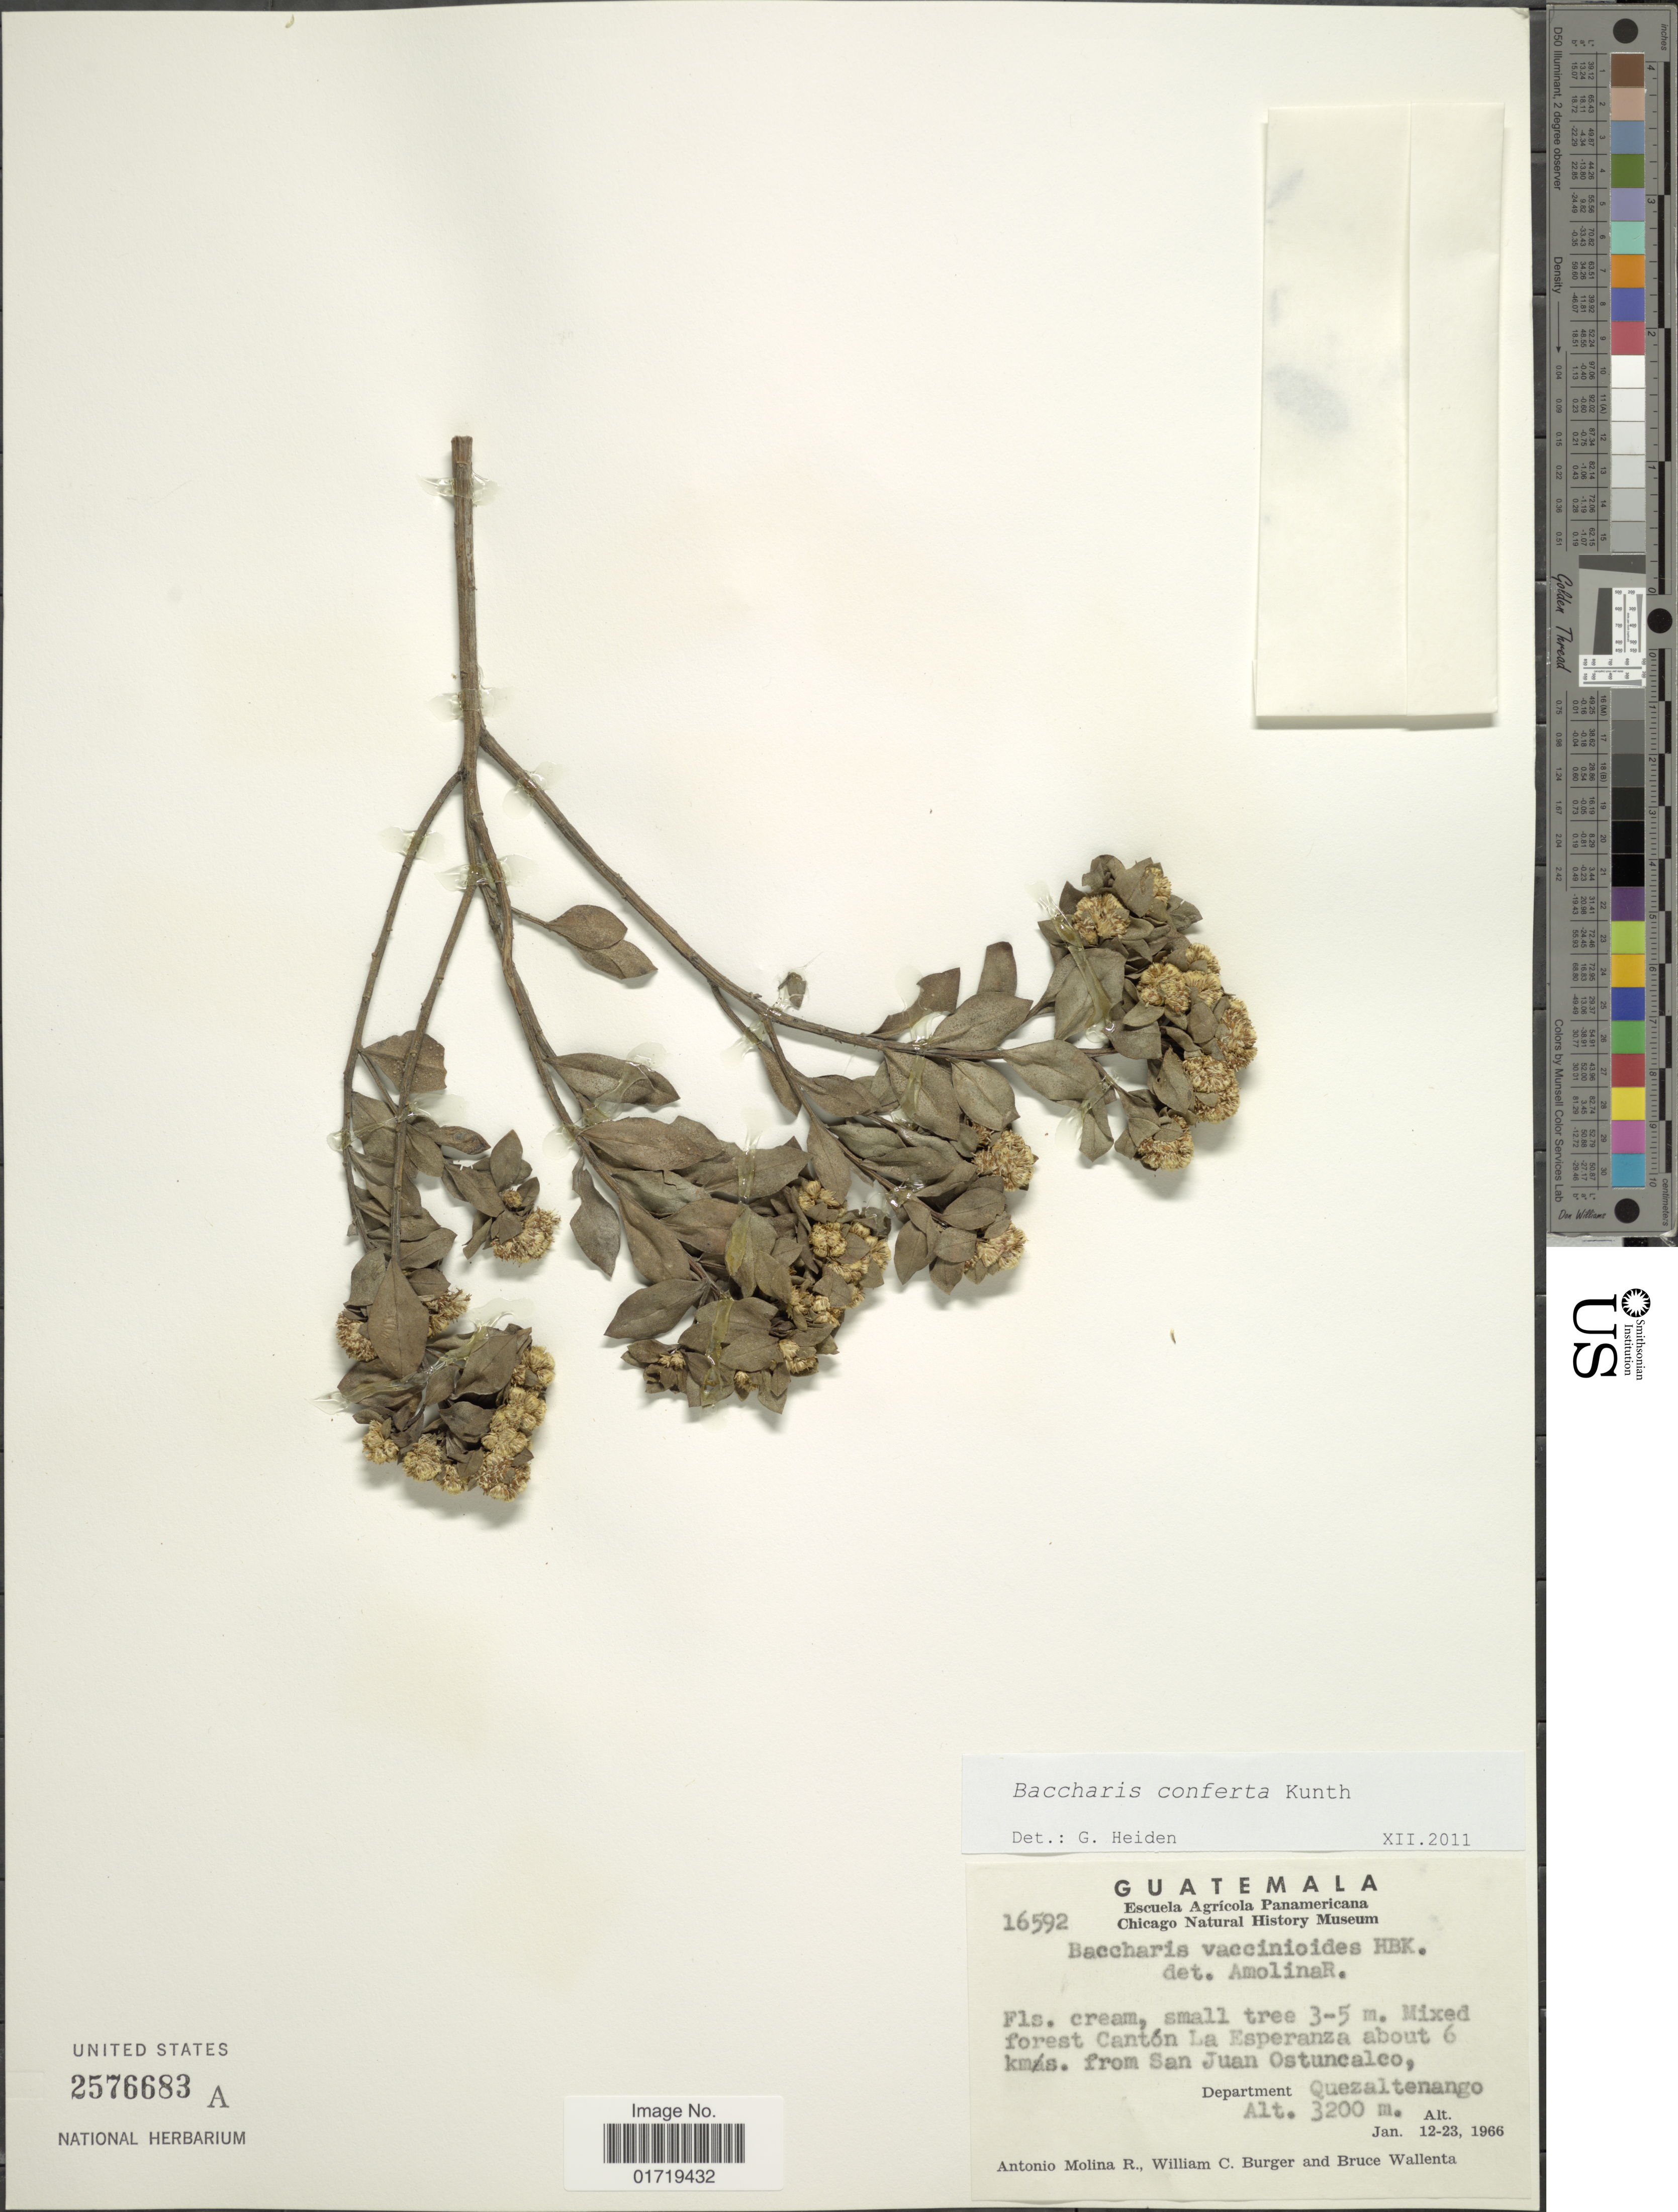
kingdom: Plantae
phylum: Tracheophyta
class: Magnoliopsida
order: Asterales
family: Asteraceae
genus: Baccharis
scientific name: Baccharis conferta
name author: Kunth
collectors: A. Molina R., W. Burger & B. Wallenta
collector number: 16592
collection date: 1966-01-12/1966-01-23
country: Guatemala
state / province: Quetzaltenango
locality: Mixed forest Canton La Esperanza about 6 km. from San Juan Ostuncalco, Department Quezaltenango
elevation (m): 3200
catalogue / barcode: US 2576683A